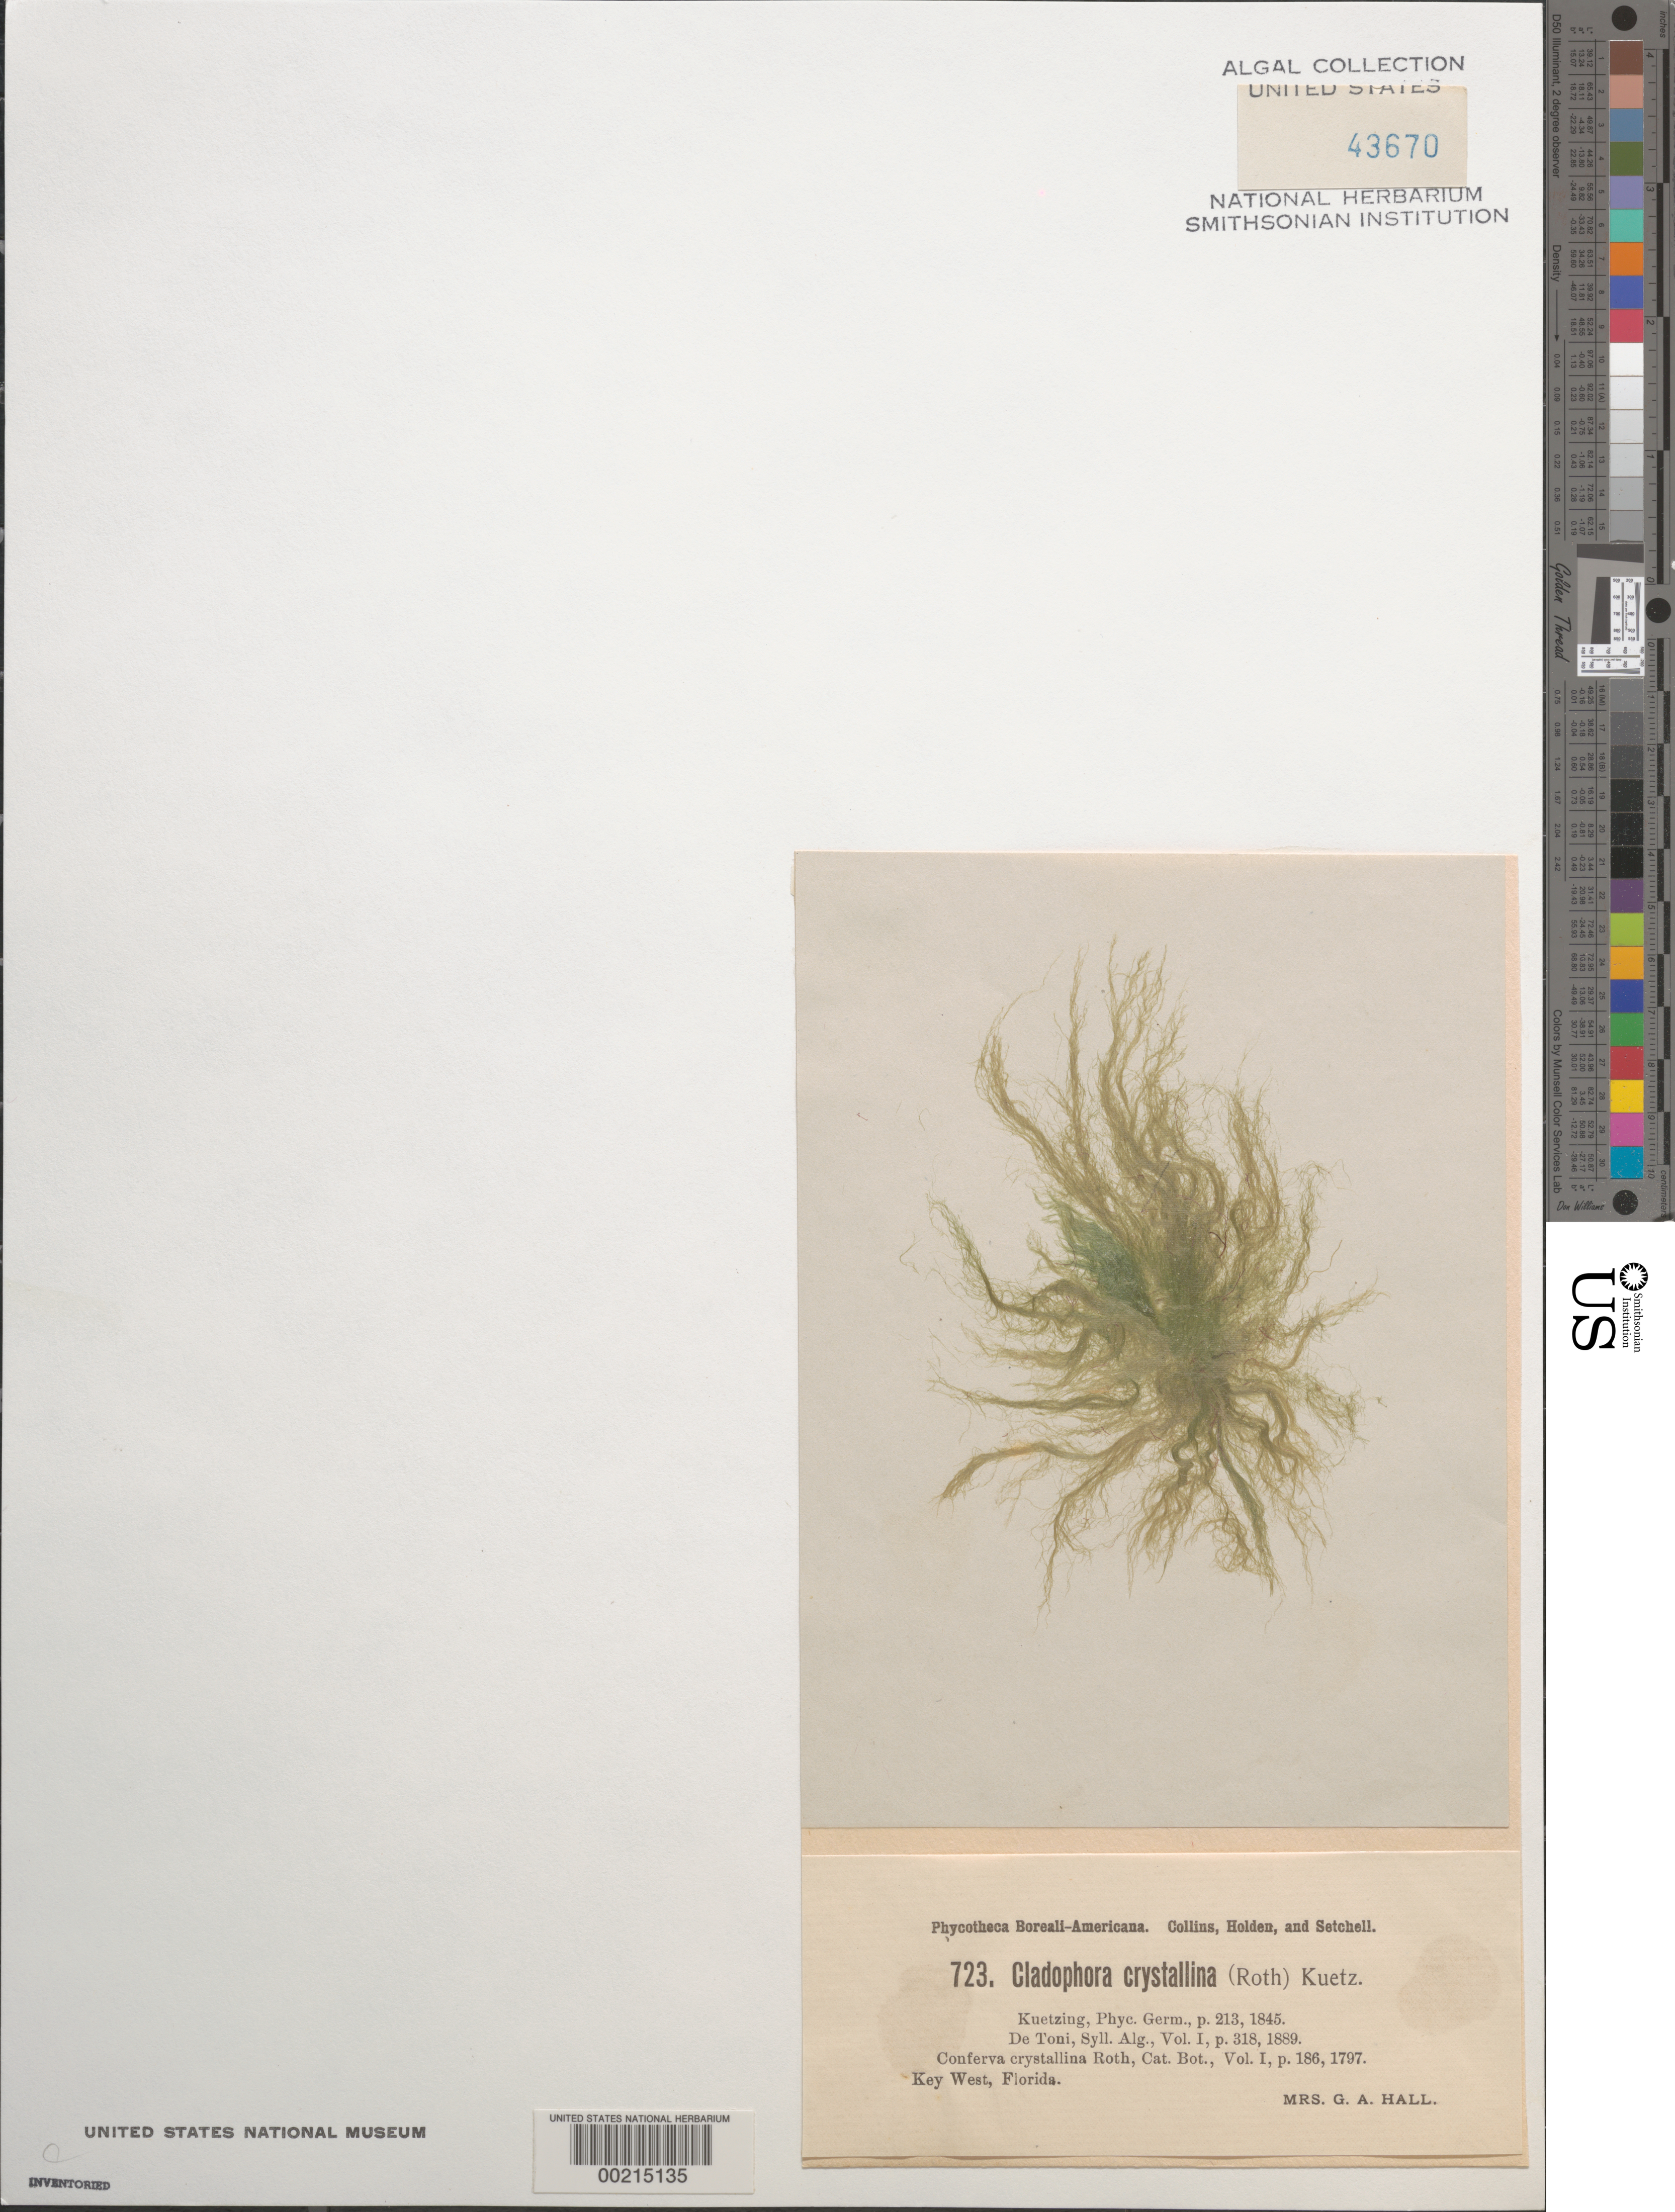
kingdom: Plantae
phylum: Chlorophyta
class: Ulvophyceae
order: Cladophorales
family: Cladophoraceae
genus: Cladophora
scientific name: Cladophora crystallina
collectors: Mrs. Hall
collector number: PB-A 723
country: United States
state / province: Florida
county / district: Monroe County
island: Key West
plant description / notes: Collins, Holden & Setchell, Phycotheca Boreali-Americana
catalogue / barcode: US 43670